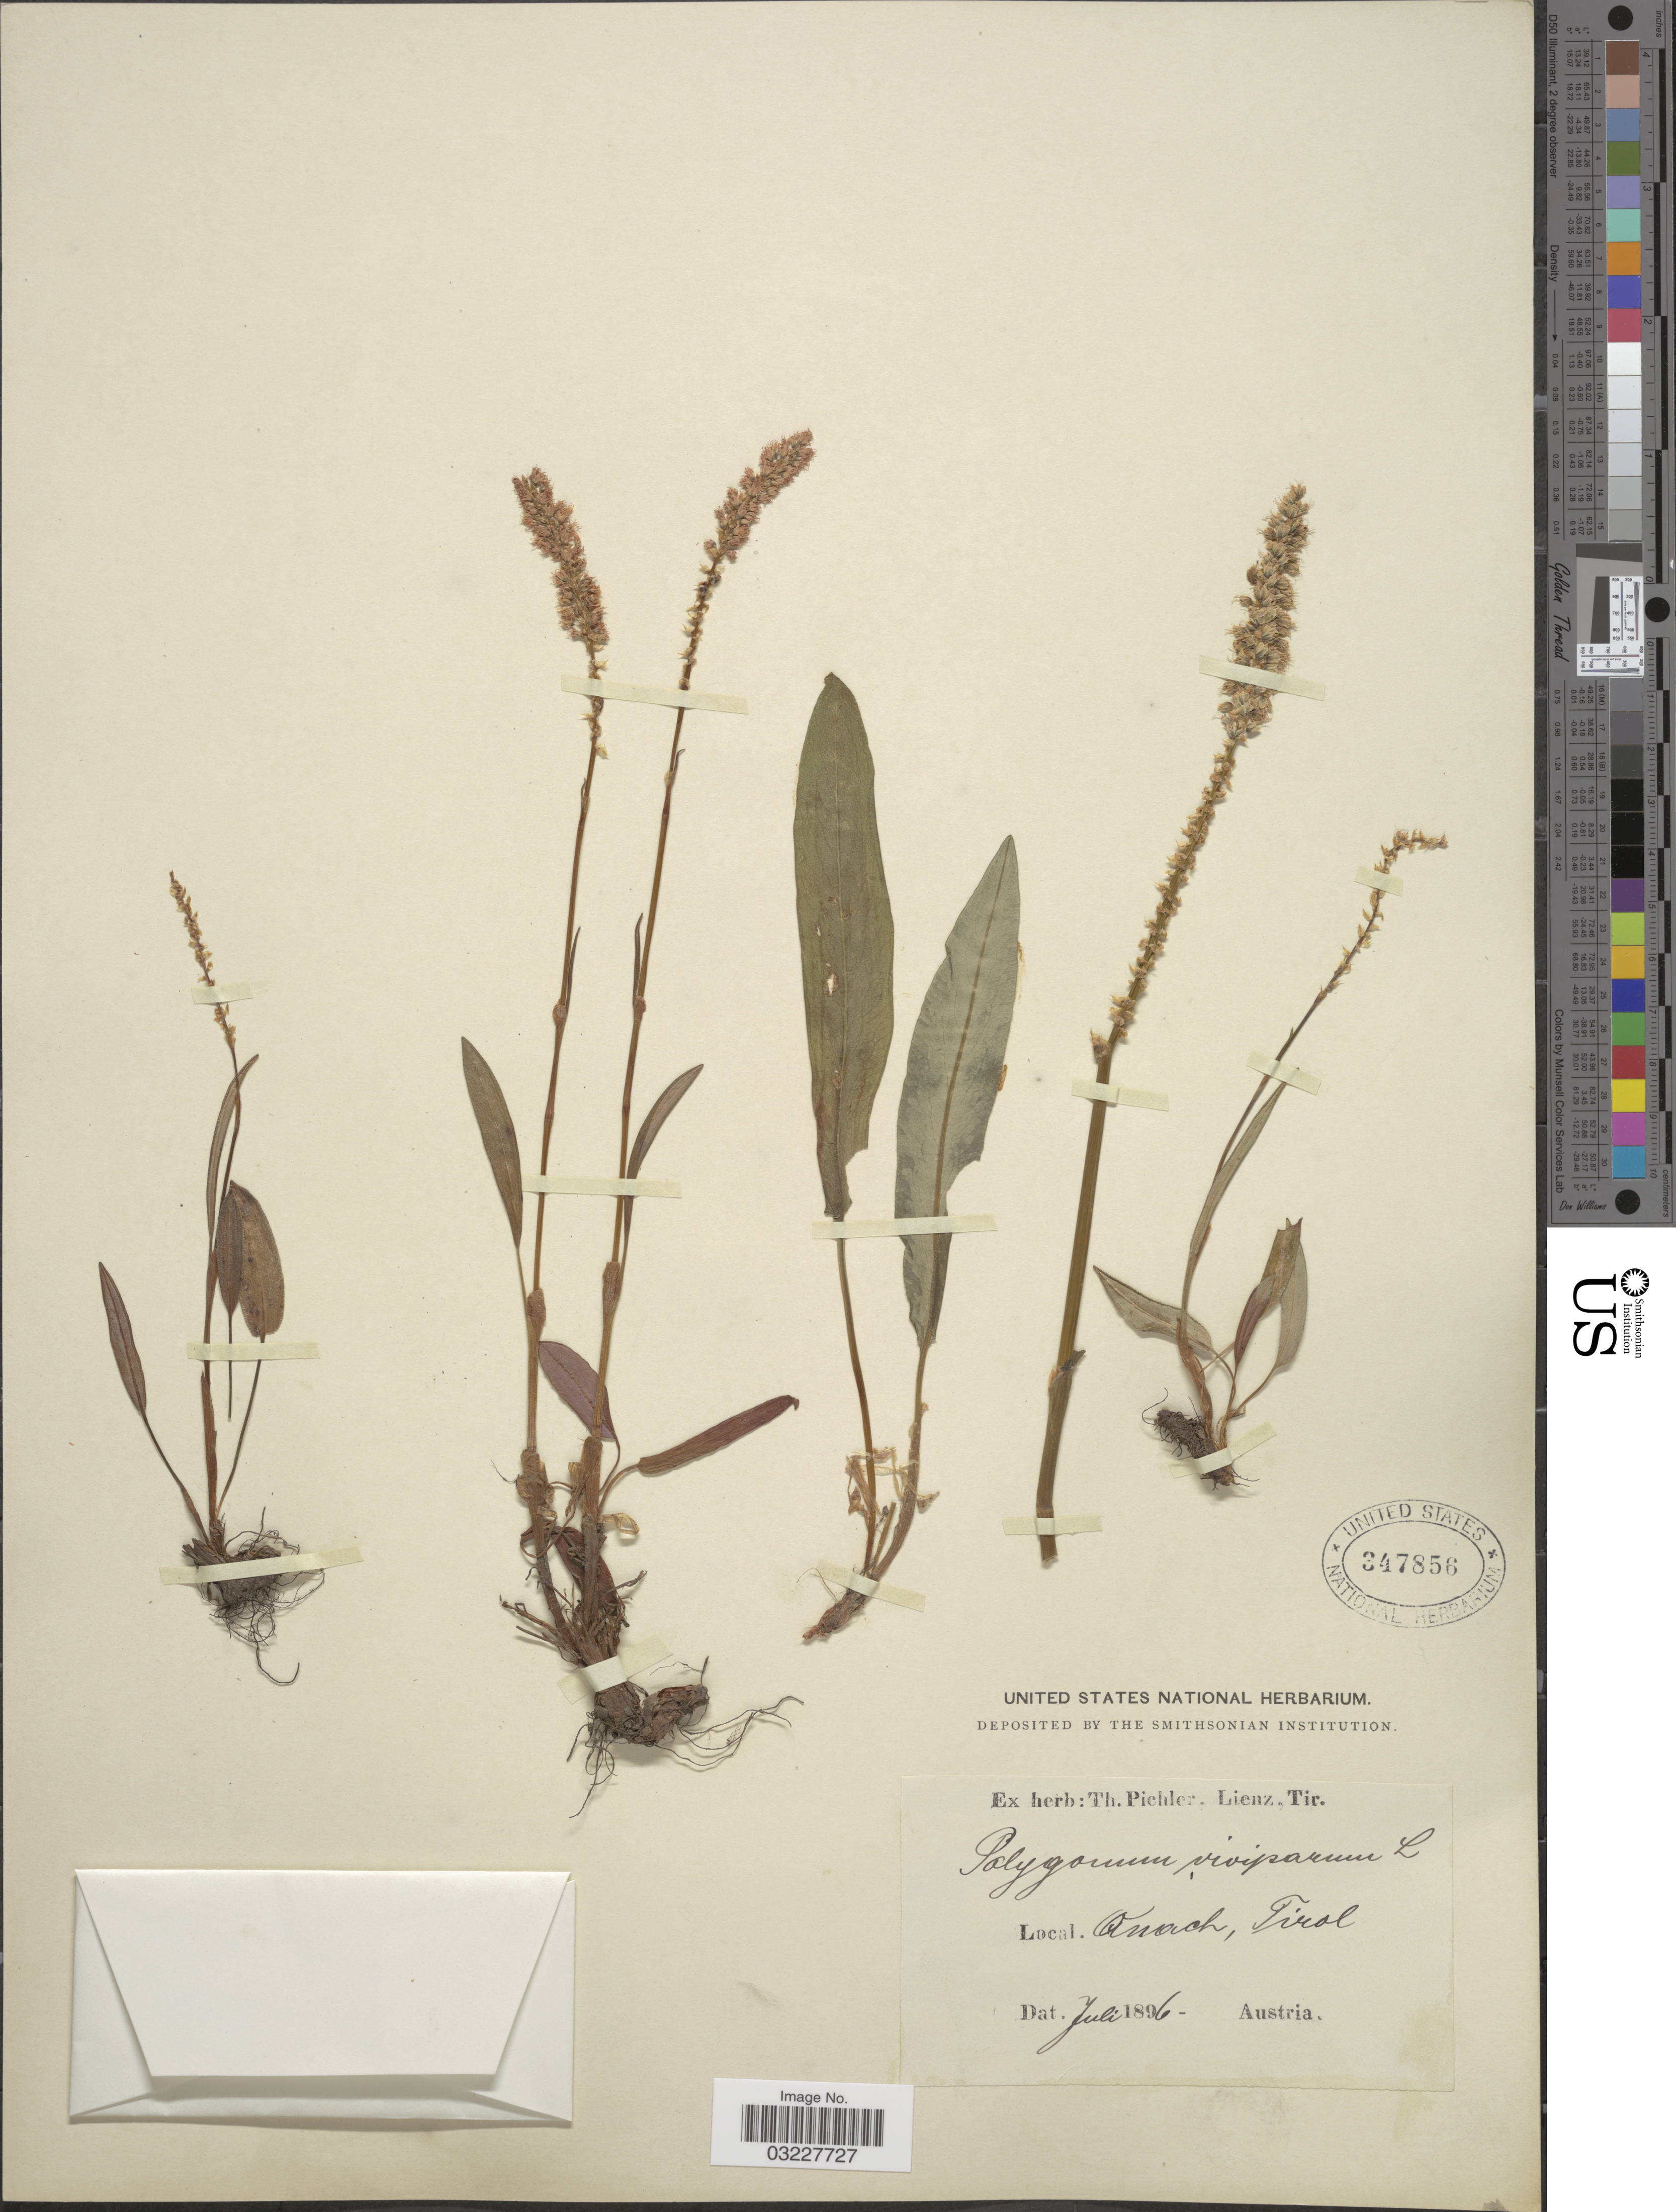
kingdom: Plantae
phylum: Tracheophyta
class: Magnoliopsida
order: Caryophyllales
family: Polygonaceae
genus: Bistorta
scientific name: Bistorta vivipara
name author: (L.) Delarbre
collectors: ex herb. T. Pichler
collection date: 1896-07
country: Italy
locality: Onach, Tirol, Austria [locality is now in Italy]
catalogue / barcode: US 347856